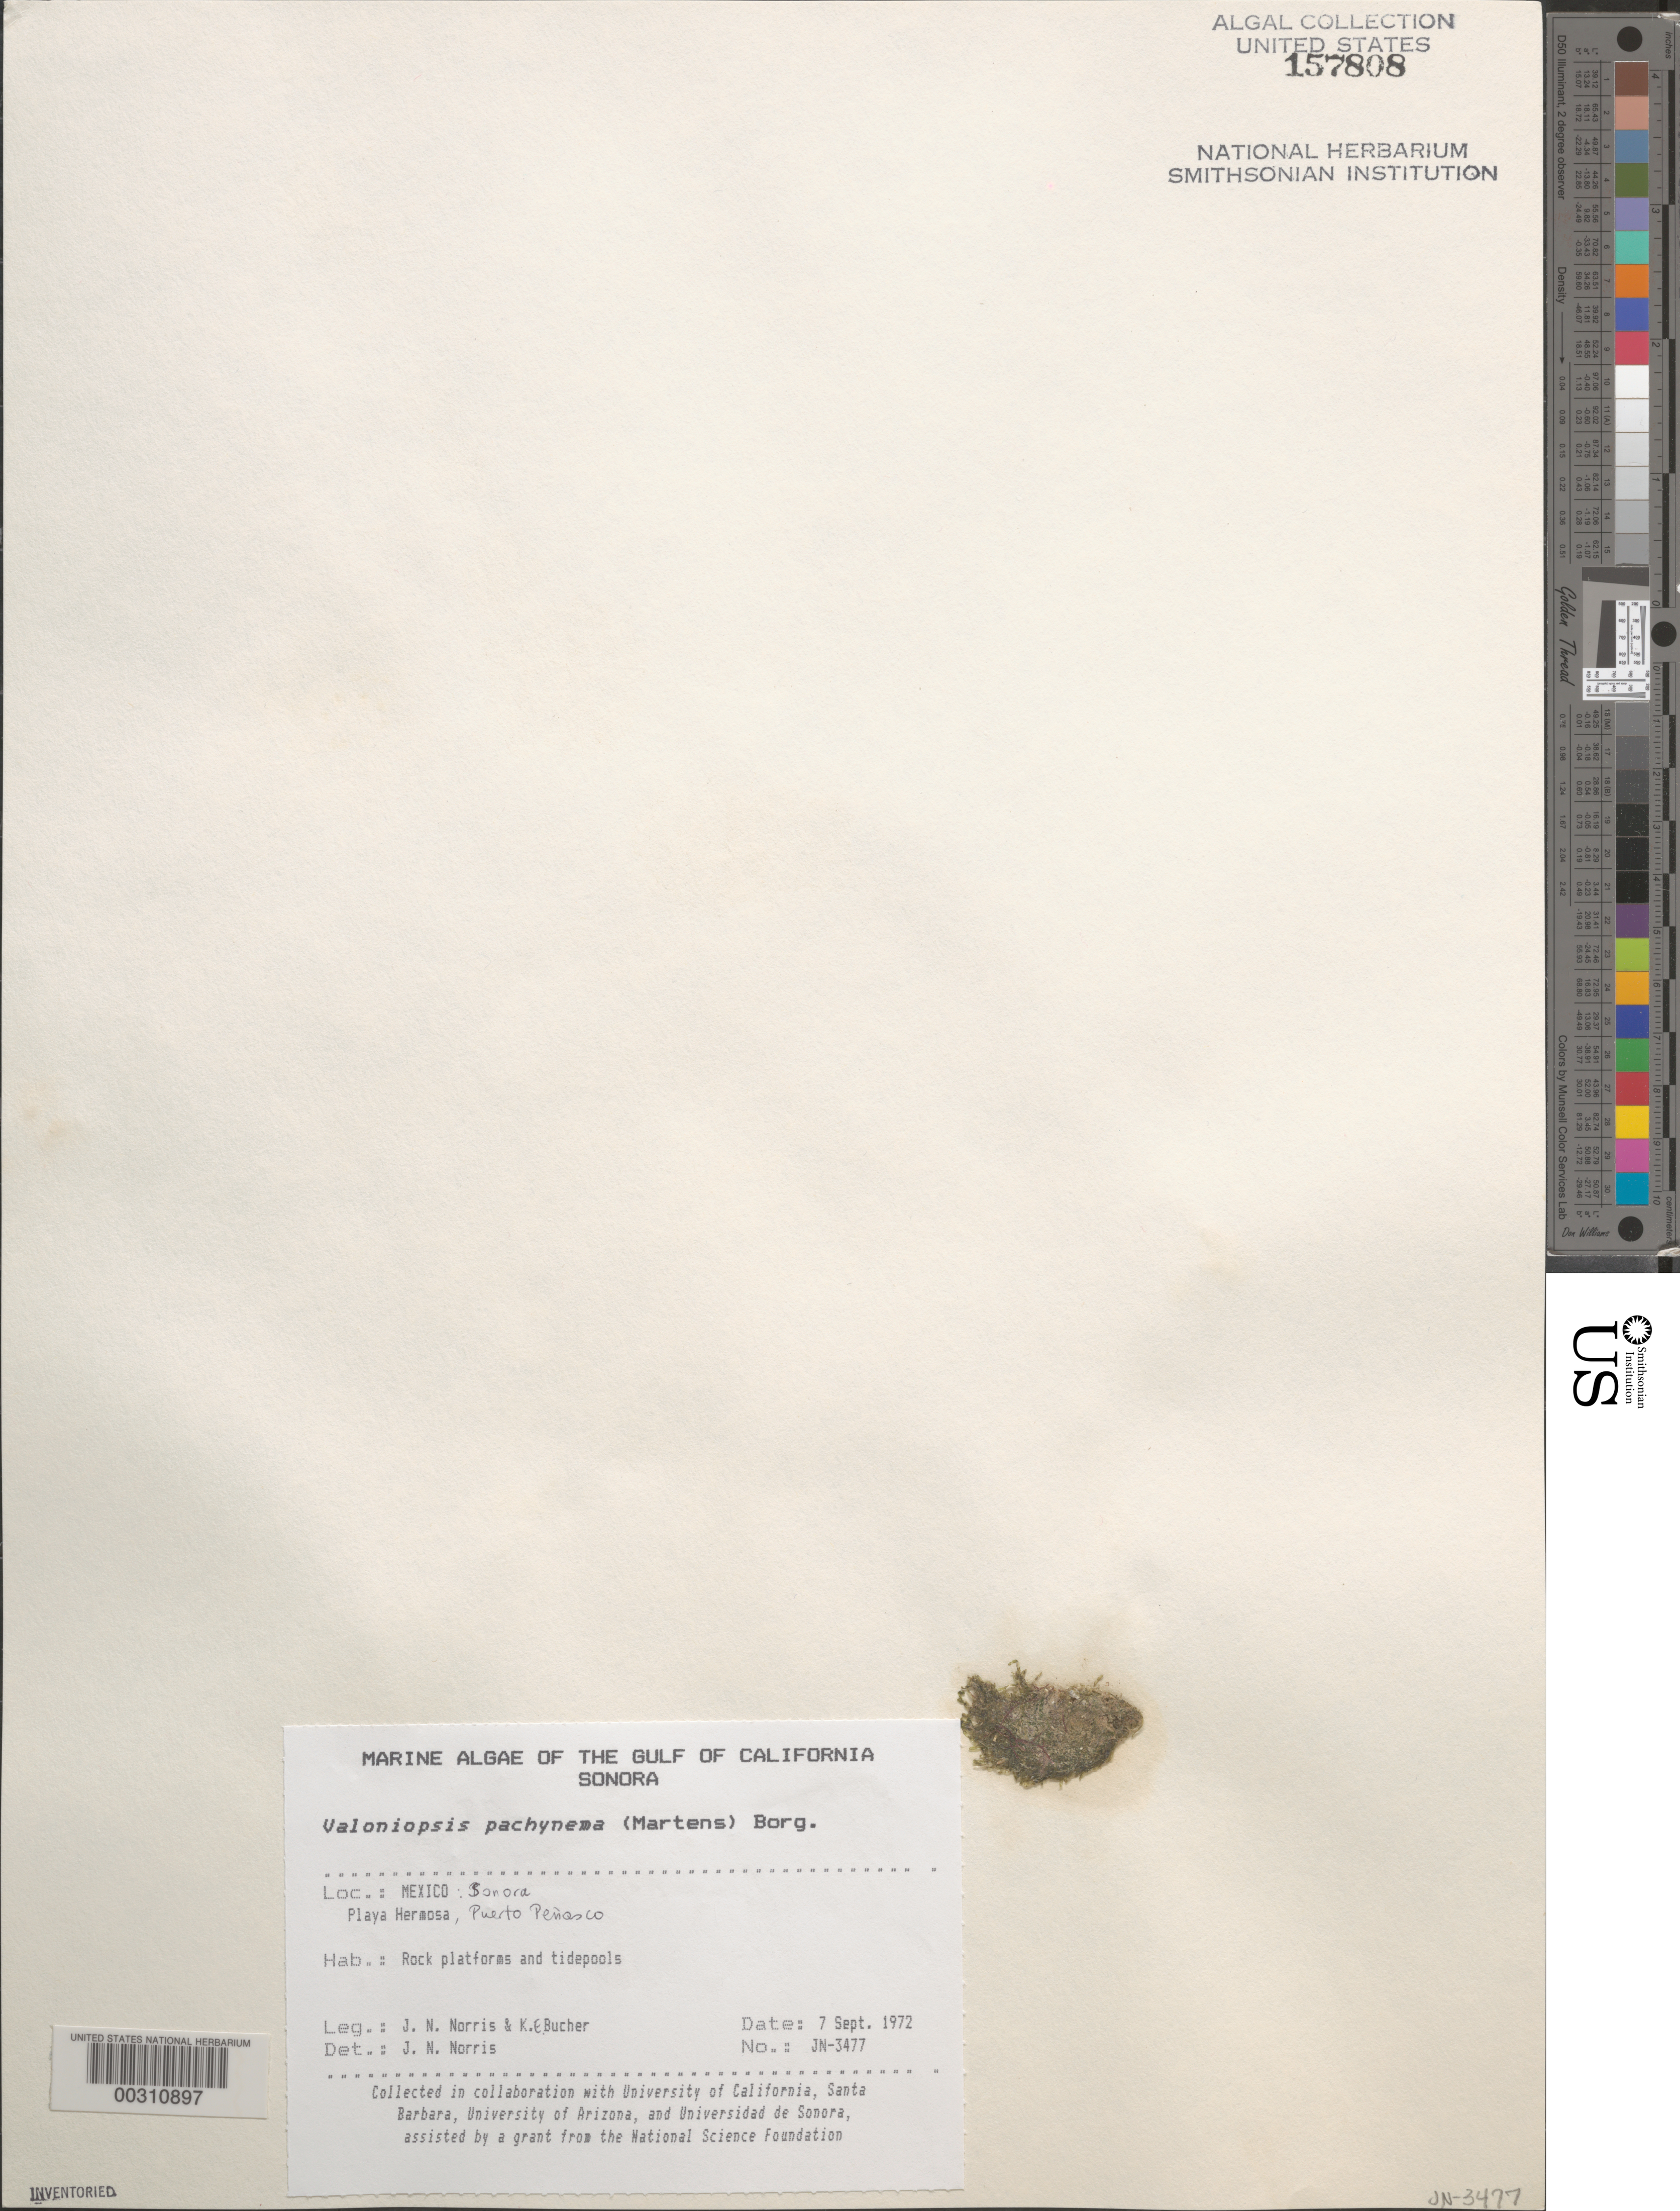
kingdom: Plantae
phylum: Chlorophyta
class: Ulvophyceae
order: Siphonocladales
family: Valoniaceae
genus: Valoniopsis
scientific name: Valoniopsis pachynema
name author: (G. Martens) Børgesen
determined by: Norris, James N.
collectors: J. N. Norris & K. E. Bucher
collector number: JN-3477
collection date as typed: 07 Sep 1972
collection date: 1972-09-07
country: Mexico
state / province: Sonora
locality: Playa Hermosa, Puerto Penasco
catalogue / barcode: US 157808